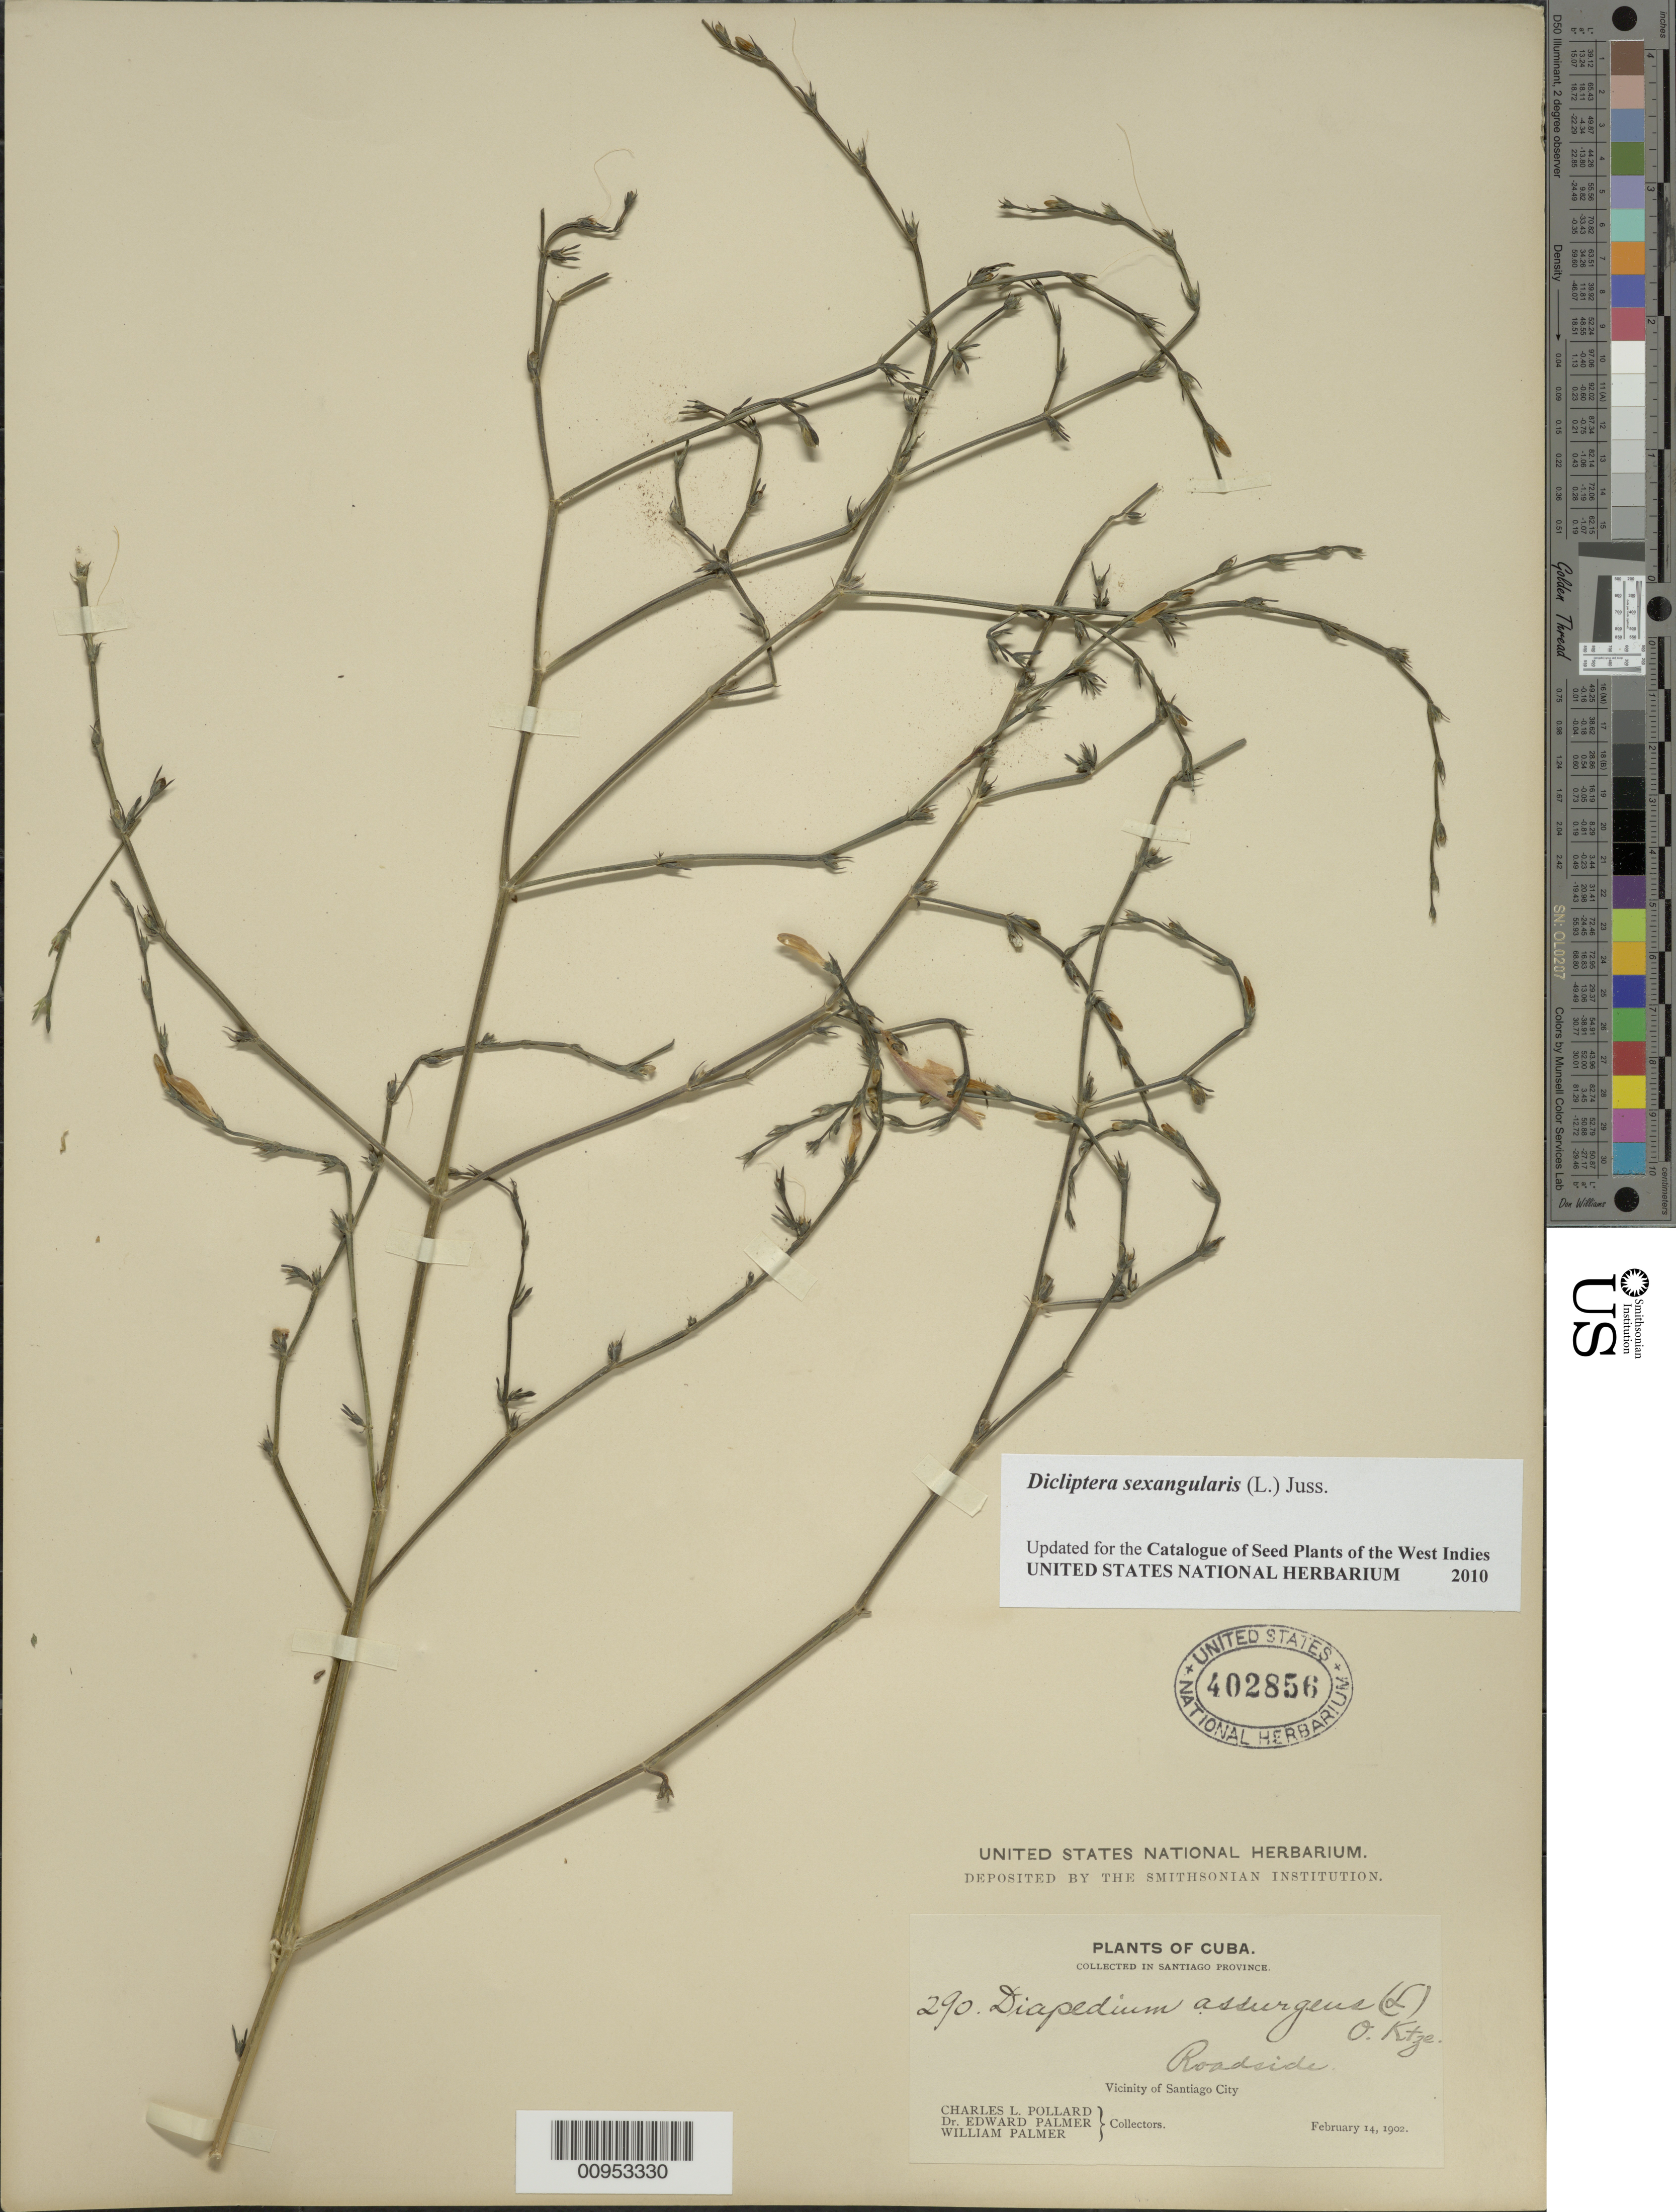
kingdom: Plantae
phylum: Tracheophyta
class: Magnoliopsida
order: Lamiales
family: Acanthaceae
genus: Dicliptera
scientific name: Dicliptera sexangularis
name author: (L.) Juss.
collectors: C. L. Pollard, E. Palmer & W. Palmer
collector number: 290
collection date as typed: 14 Feb 1902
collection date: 1902-02-14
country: Cuba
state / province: Santiago de Cuba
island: Cuba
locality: Vicinity of Santiago City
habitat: Roadside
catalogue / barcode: US 402856